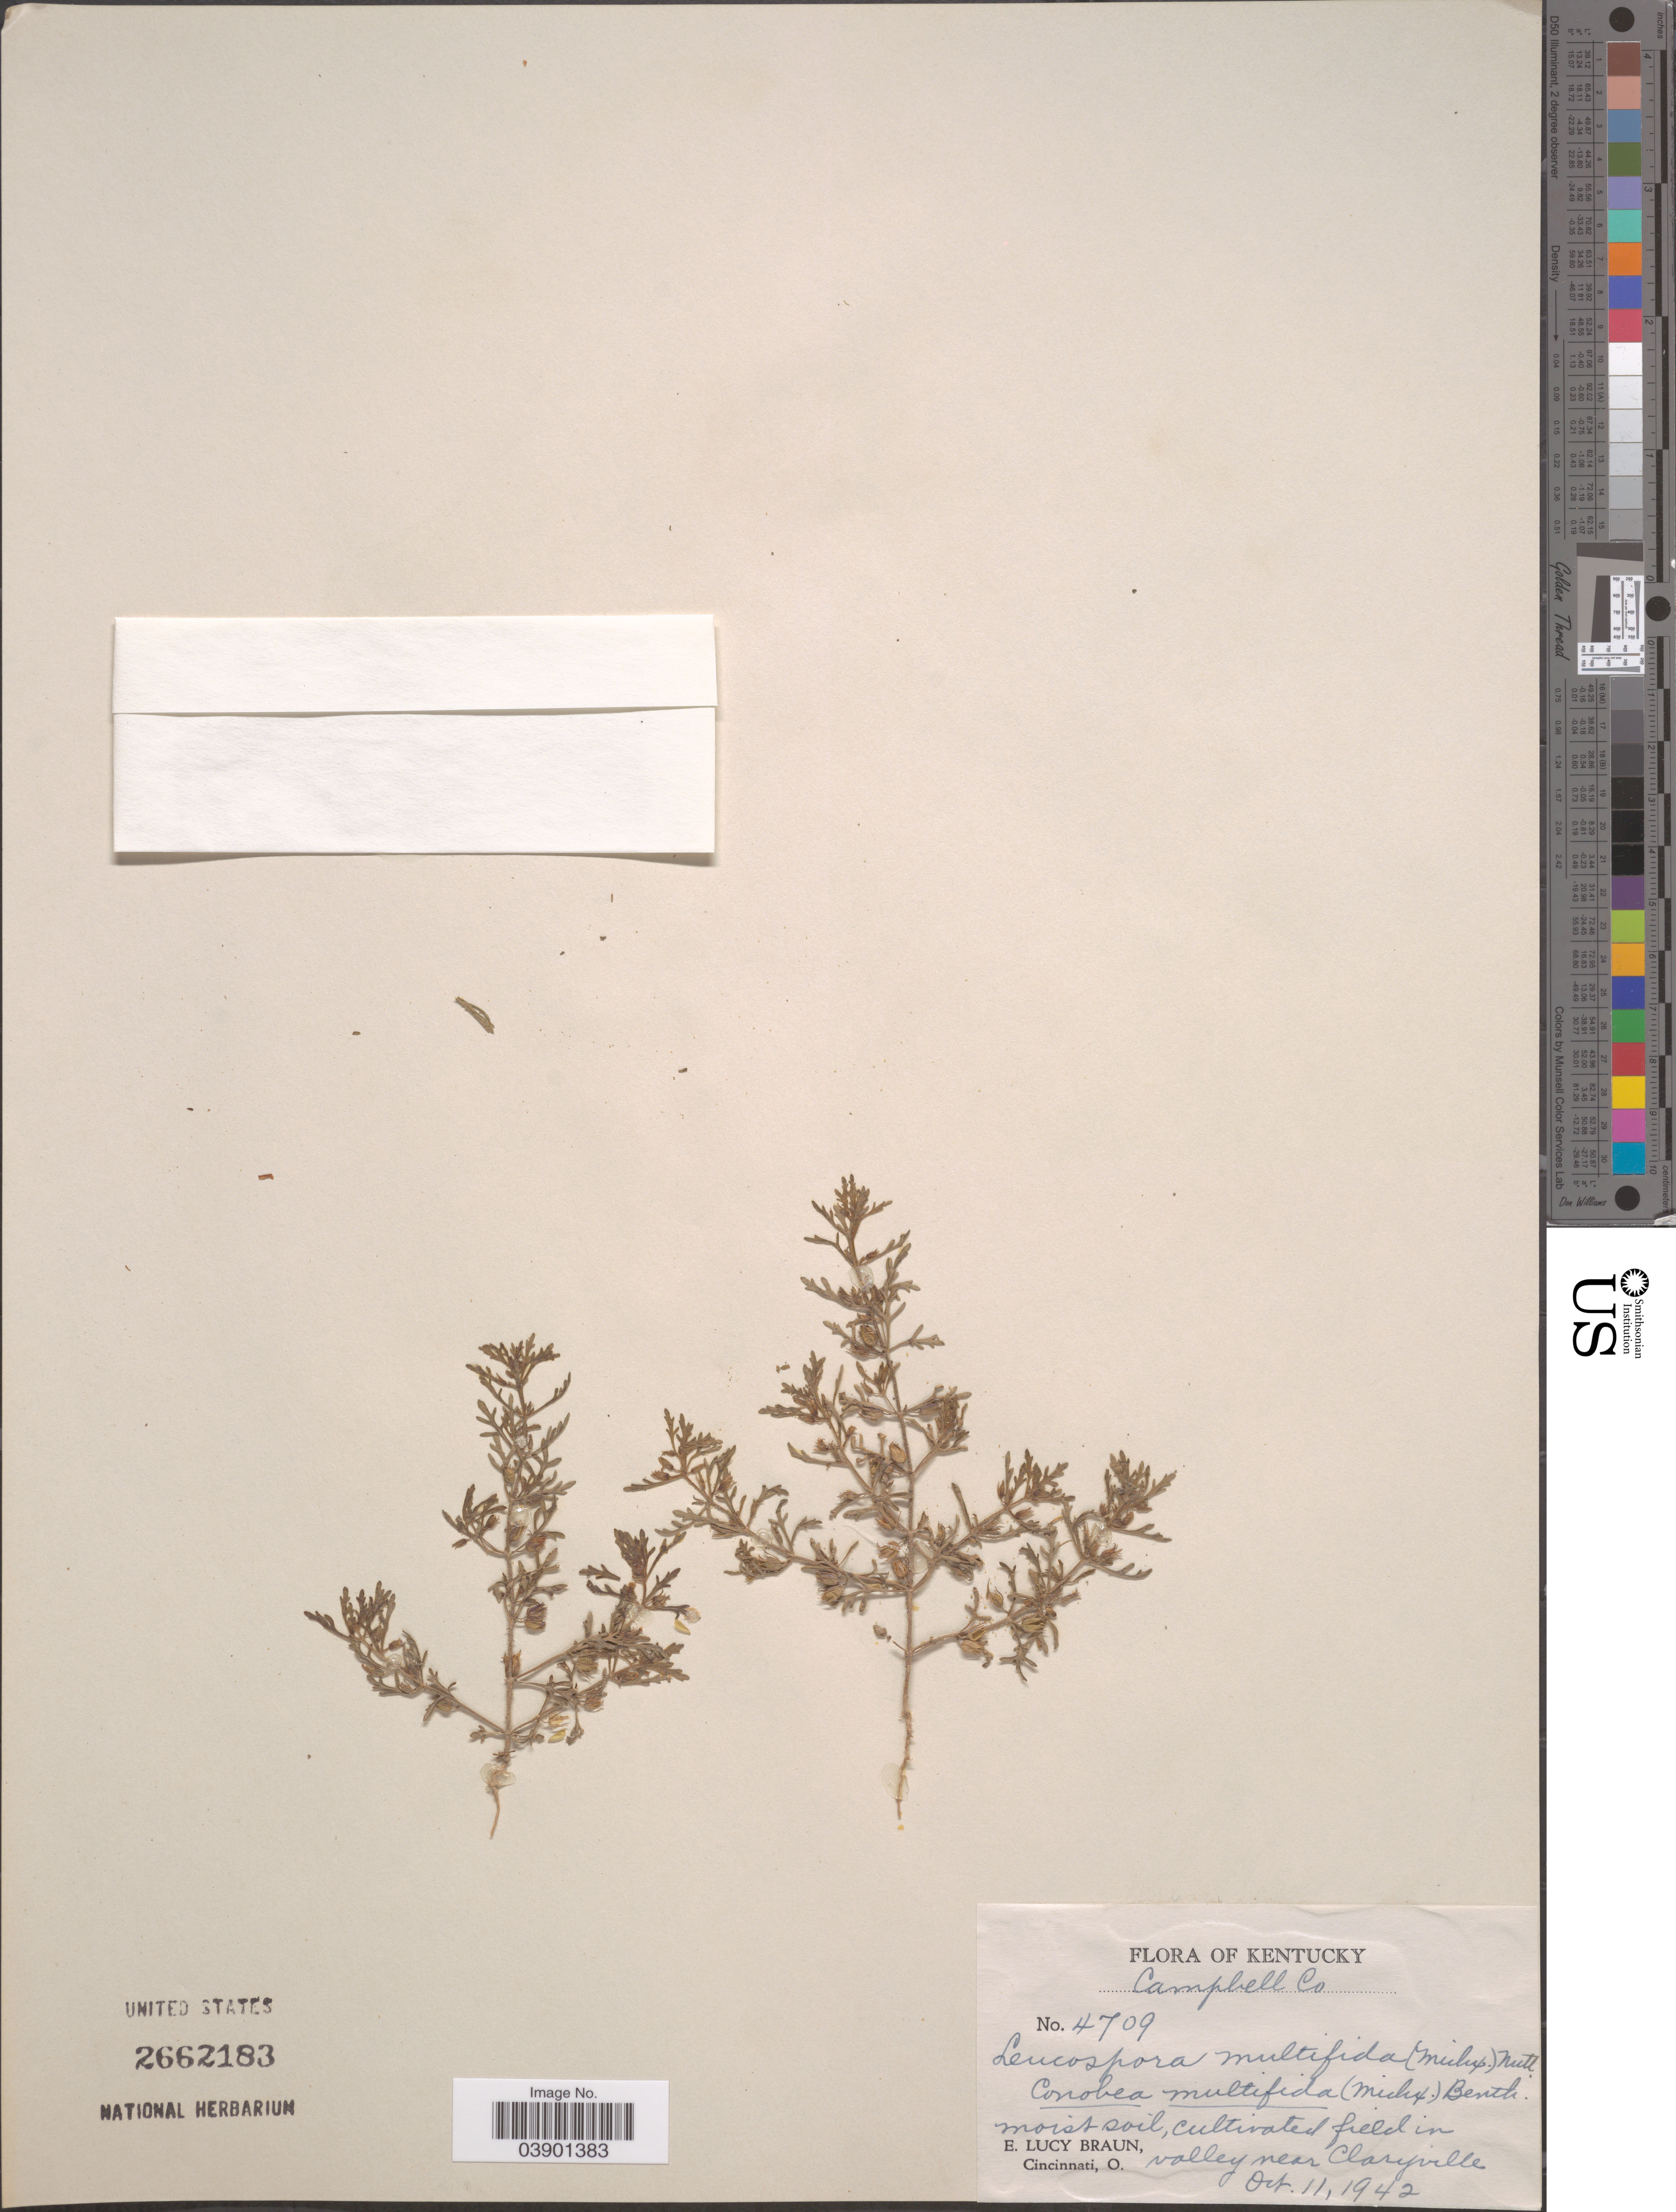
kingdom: Plantae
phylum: Tracheophyta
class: Magnoliopsida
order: Lamiales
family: Plantaginaceae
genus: Leucospora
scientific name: Leucospora multifida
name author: (Michx.) Nutt.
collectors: E. L. Braun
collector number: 4709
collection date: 1942-10-11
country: United States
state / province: Kentucky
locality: Campbell Co. In valley near Claryville.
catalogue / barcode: US 2662183